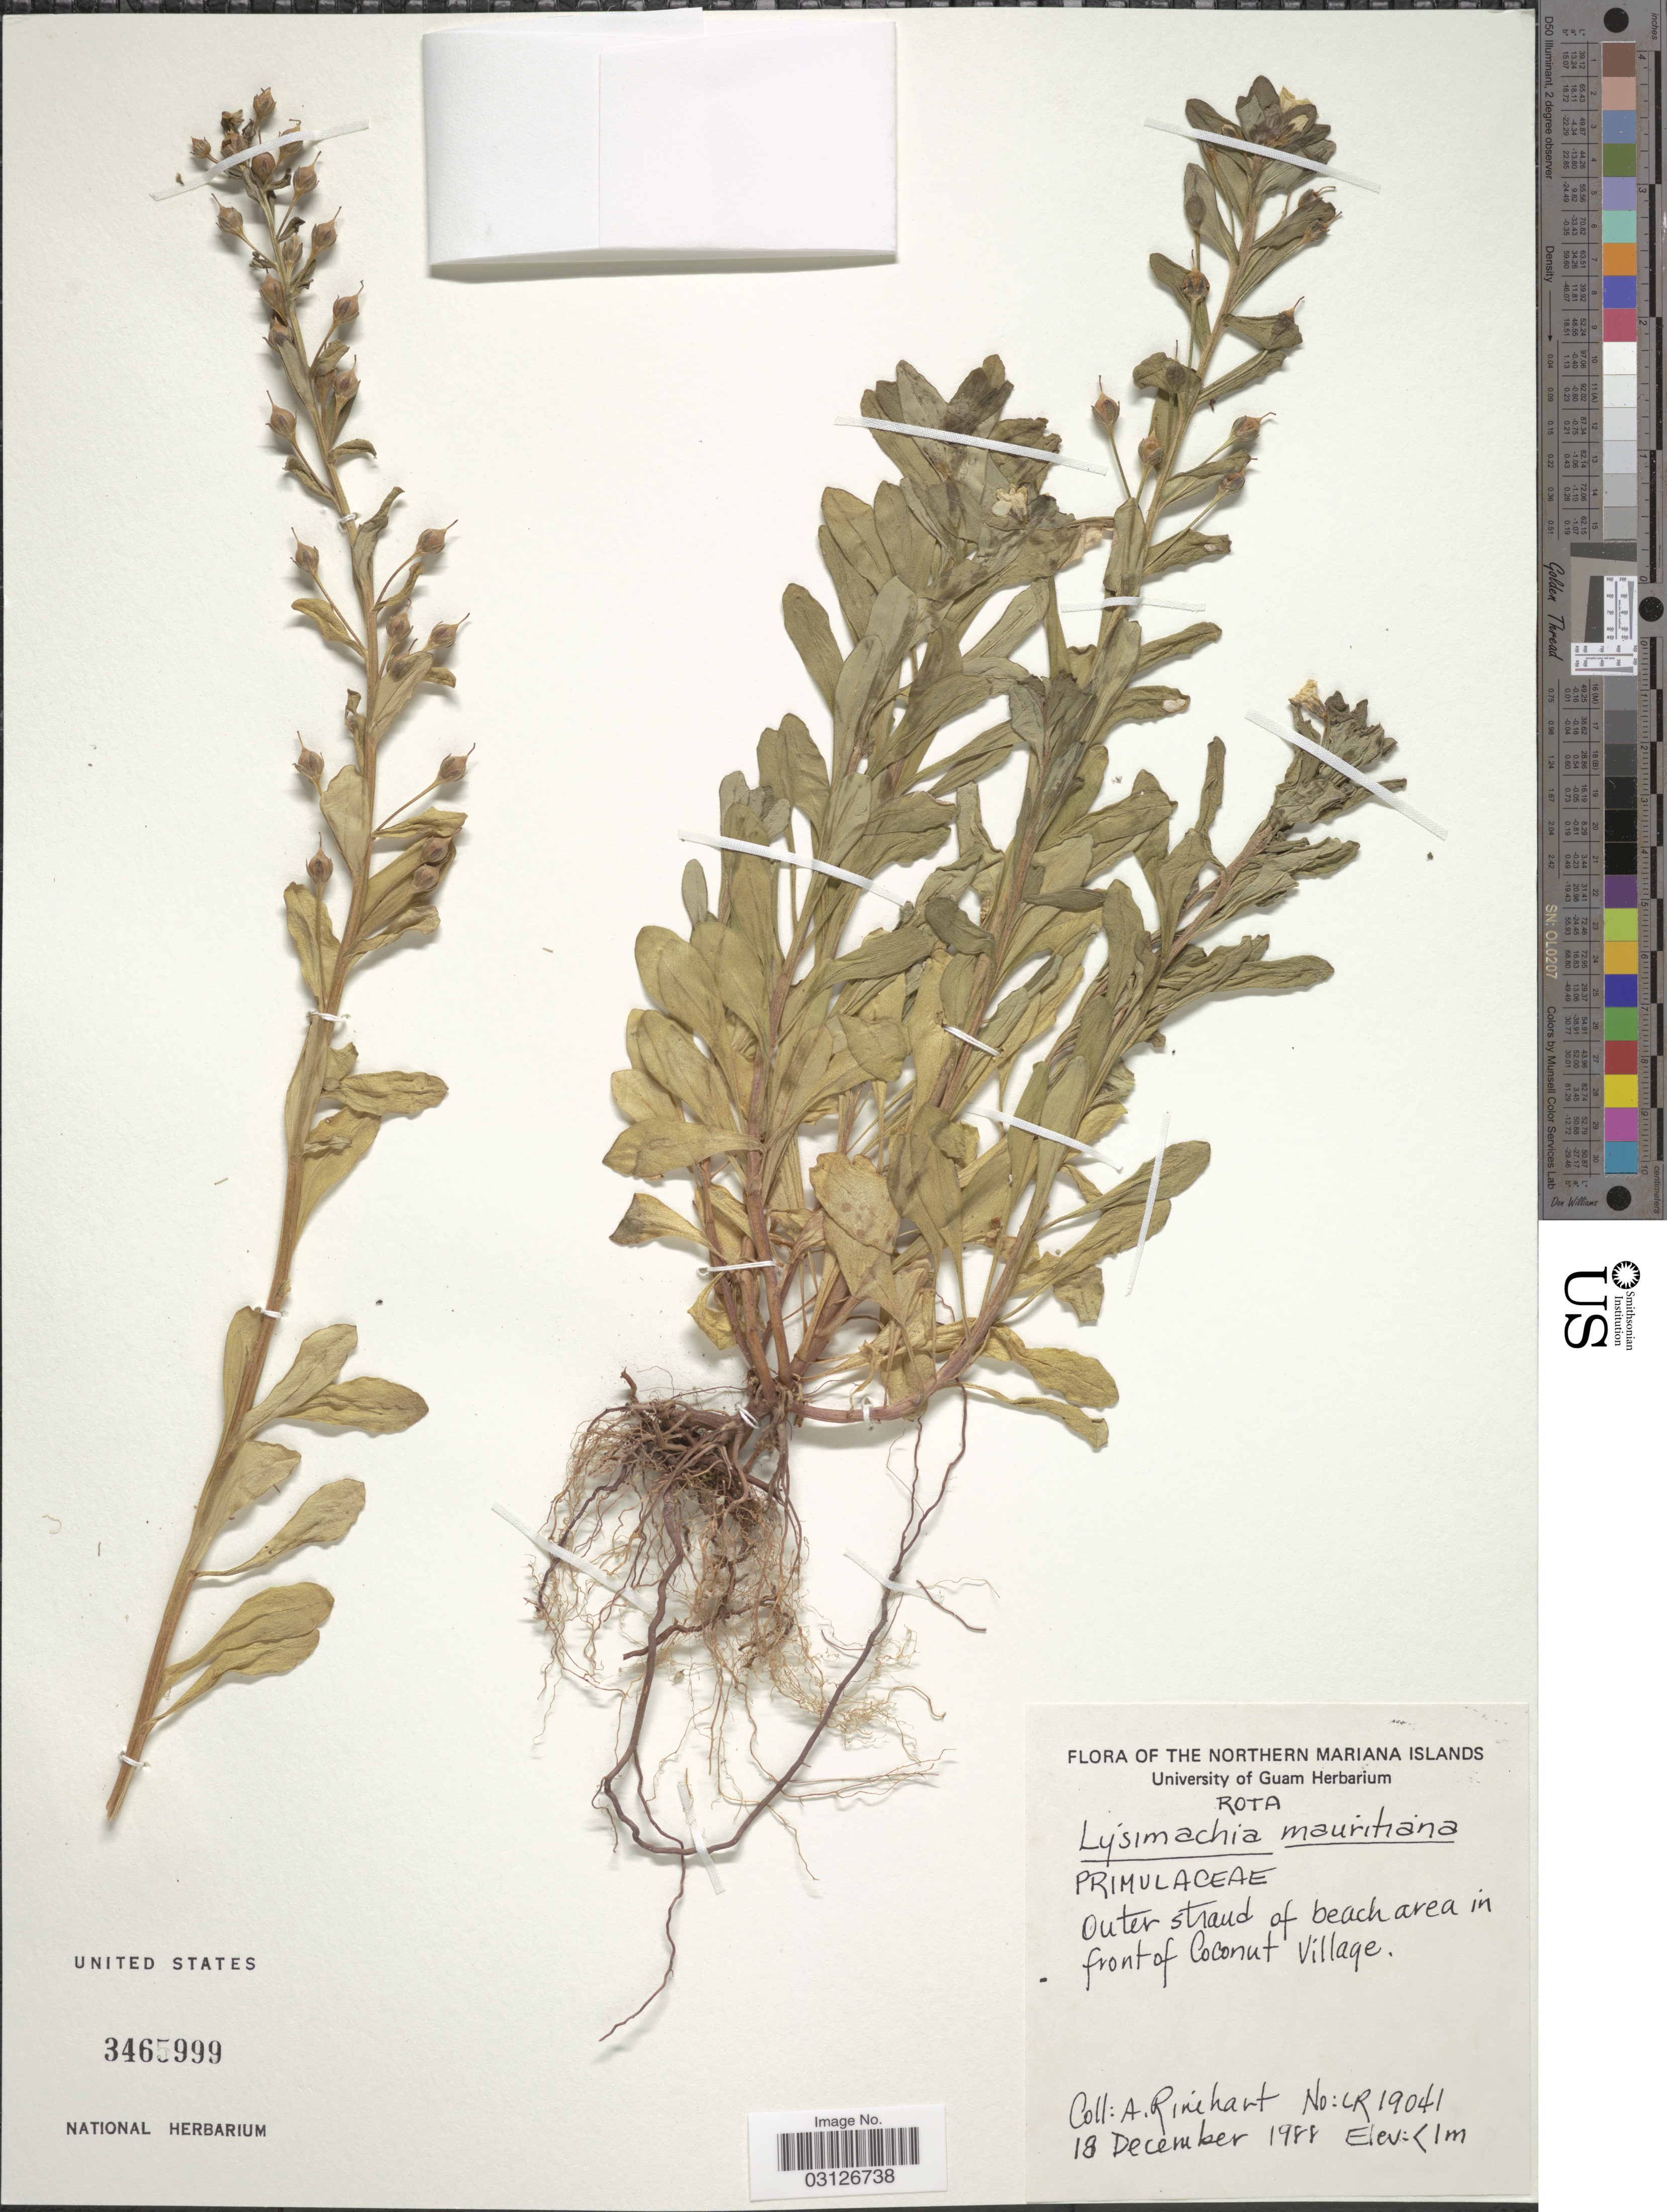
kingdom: Plantae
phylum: Tracheophyta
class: Magnoliopsida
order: Ericales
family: Primulaceae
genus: Lysimachia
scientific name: Lysimachia mauritiana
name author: Lam.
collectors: A. Rinehart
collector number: LR19041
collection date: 1988-12-18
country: Northern Mariana Islands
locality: Rota. Outer strand of beach area in front of Coconut Village.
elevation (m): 1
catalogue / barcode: US 3465999